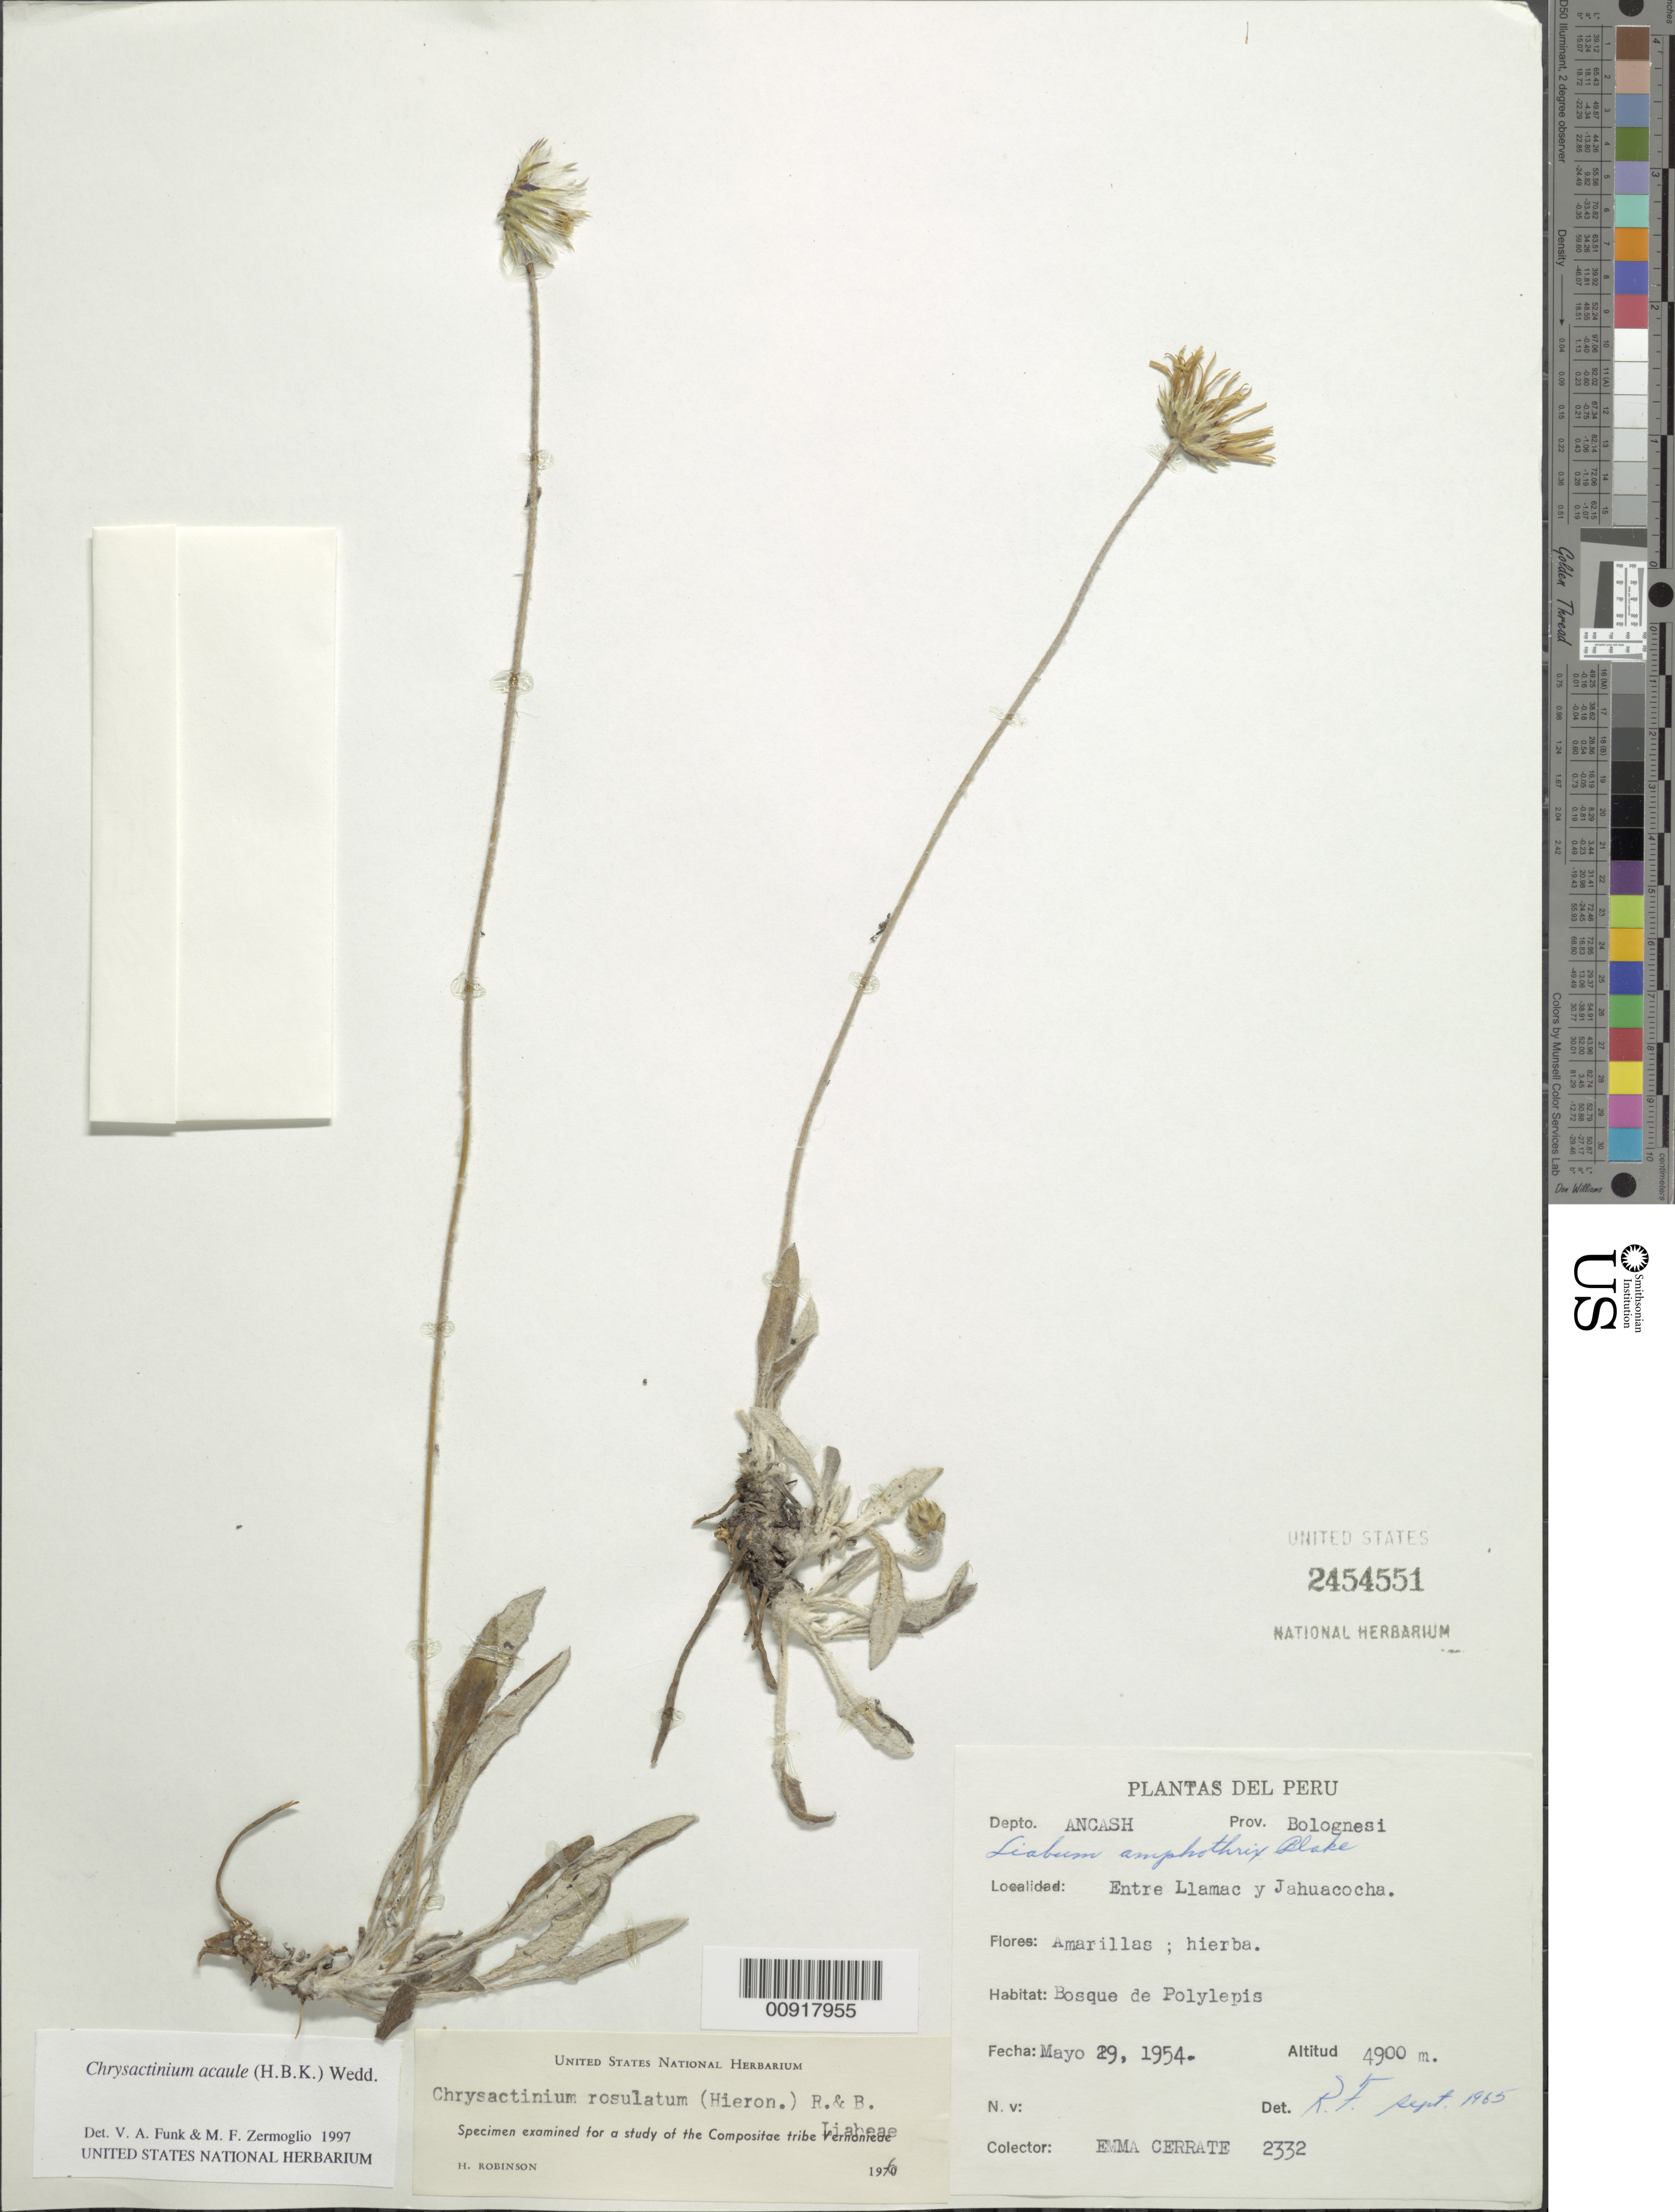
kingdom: Plantae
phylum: Tracheophyta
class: Magnoliopsida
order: Asterales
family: Asteraceae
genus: Chrysactinium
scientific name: Chrysactinium acaule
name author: (Kunth) Wedd.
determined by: Funk, V. A.; Zermoglio, M. F.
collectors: E. Cerrate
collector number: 2332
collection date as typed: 29 May 1954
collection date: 1954-05-29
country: Peru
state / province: Ancash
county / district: Bolognesi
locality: Prov. Bolognesi, Dpto. Ancash, entre Llamac and Jahuacocha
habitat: Bosque de Polylepis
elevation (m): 4900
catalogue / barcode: US 2454551